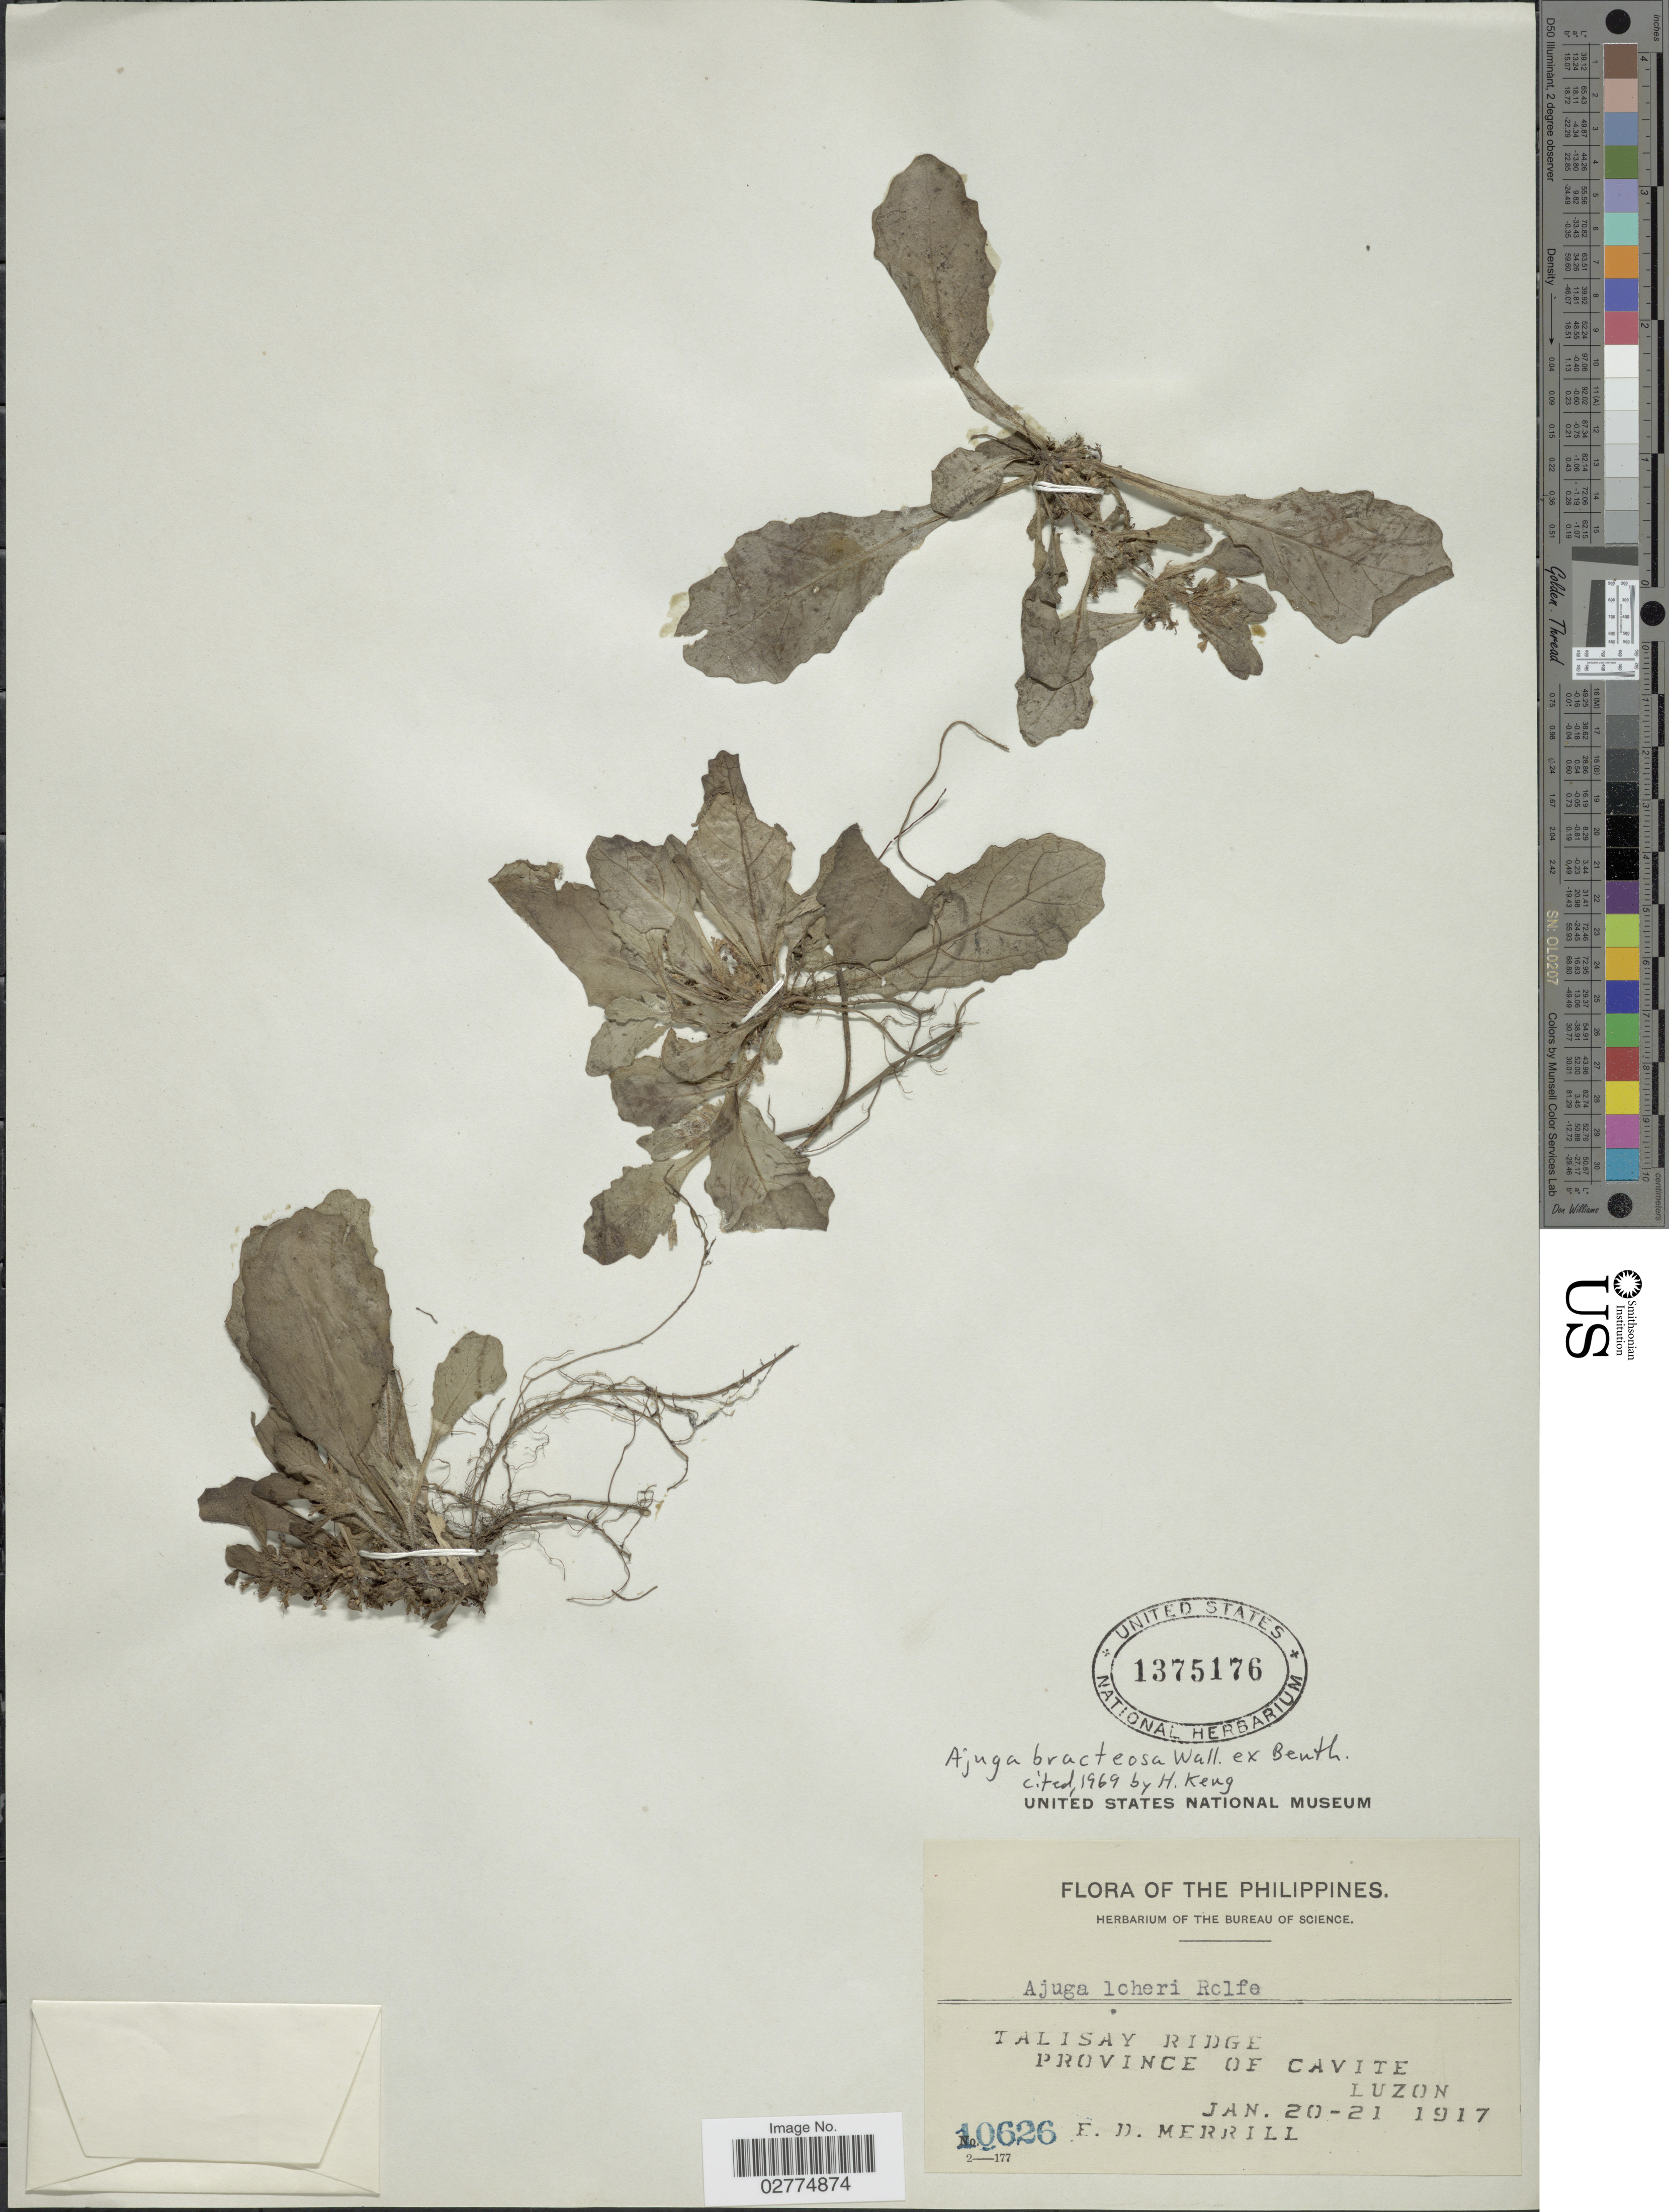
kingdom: Plantae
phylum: Tracheophyta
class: Magnoliopsida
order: Lamiales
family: Lamiaceae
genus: Ajuga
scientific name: Ajuga bracteosa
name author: Wall. ex Benth.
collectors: E. D. Merrill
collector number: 10626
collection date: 1917-01-20/1917-01-21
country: Philippines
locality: Talisay Ridge, Province of Cavite, Luzon.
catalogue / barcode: US 1375176